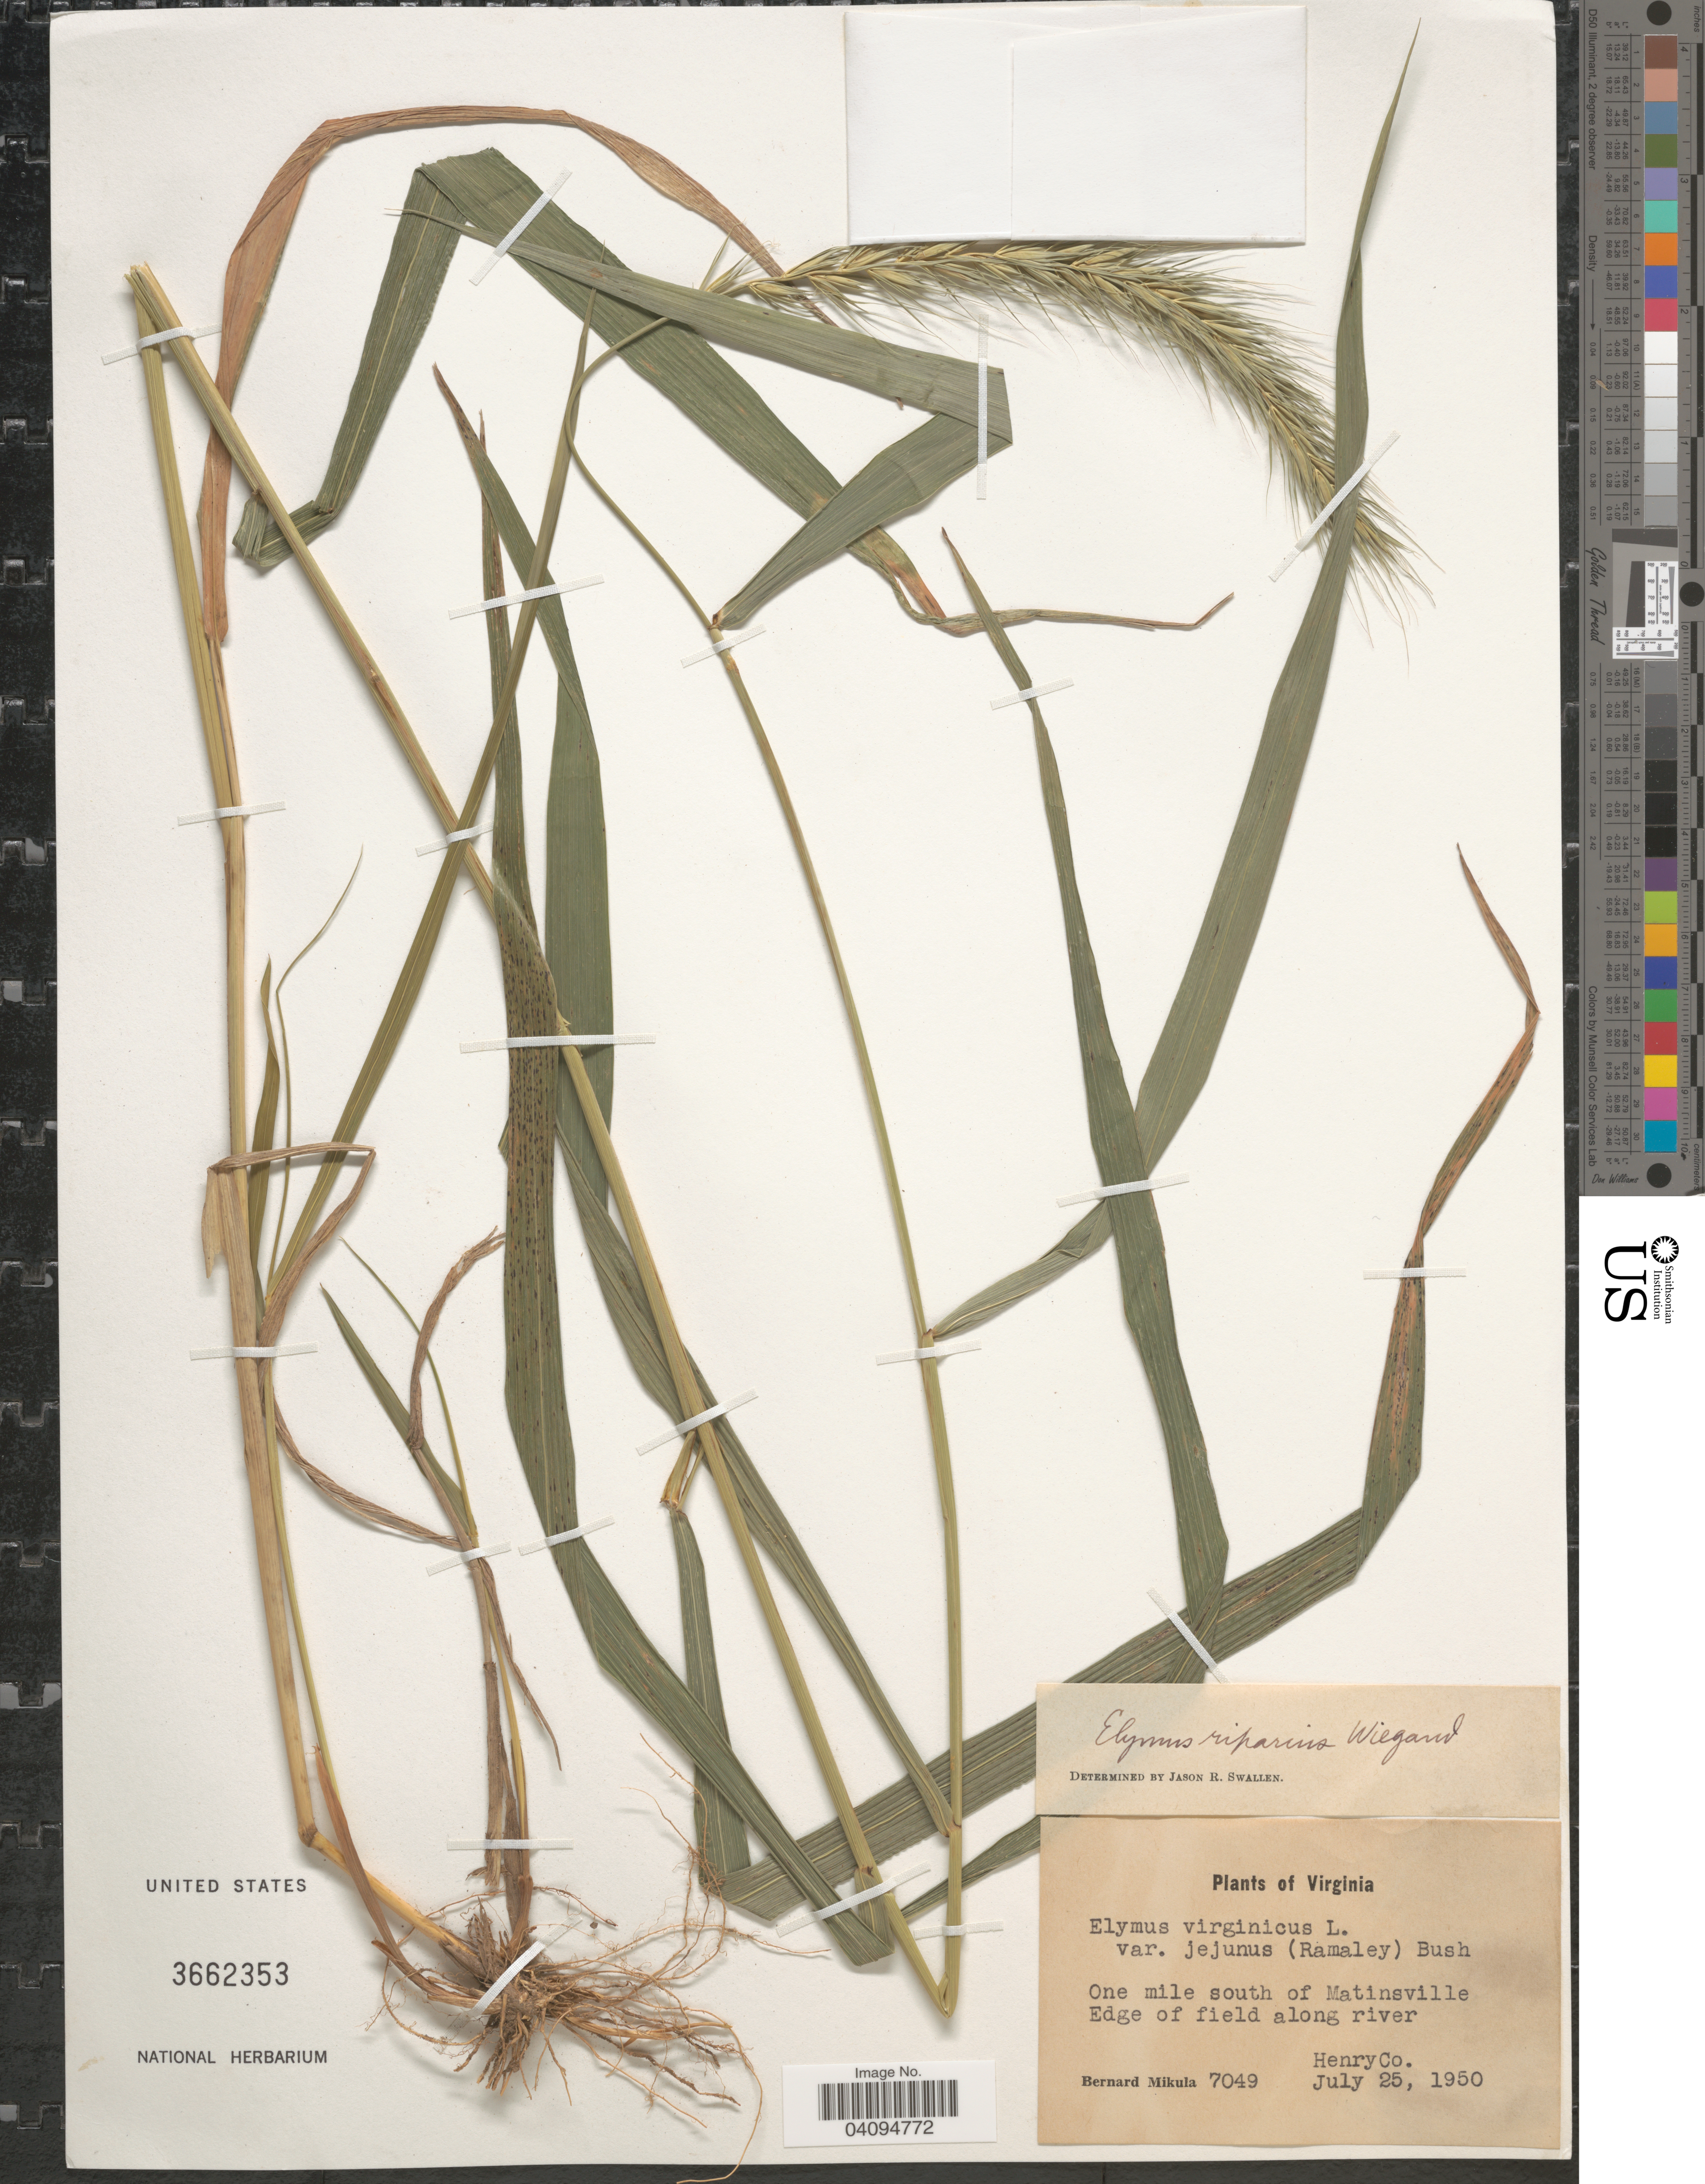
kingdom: Plantae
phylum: Tracheophyta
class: Liliopsida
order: Poales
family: Poaceae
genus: Elymus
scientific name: Elymus riparius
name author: Wiegand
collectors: B. Mikula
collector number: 7049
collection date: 1950-07-25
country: United States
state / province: Virginia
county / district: Henry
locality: One mile south of Matinsville. Edge of field along river. Henry Co.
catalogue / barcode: US 3662353